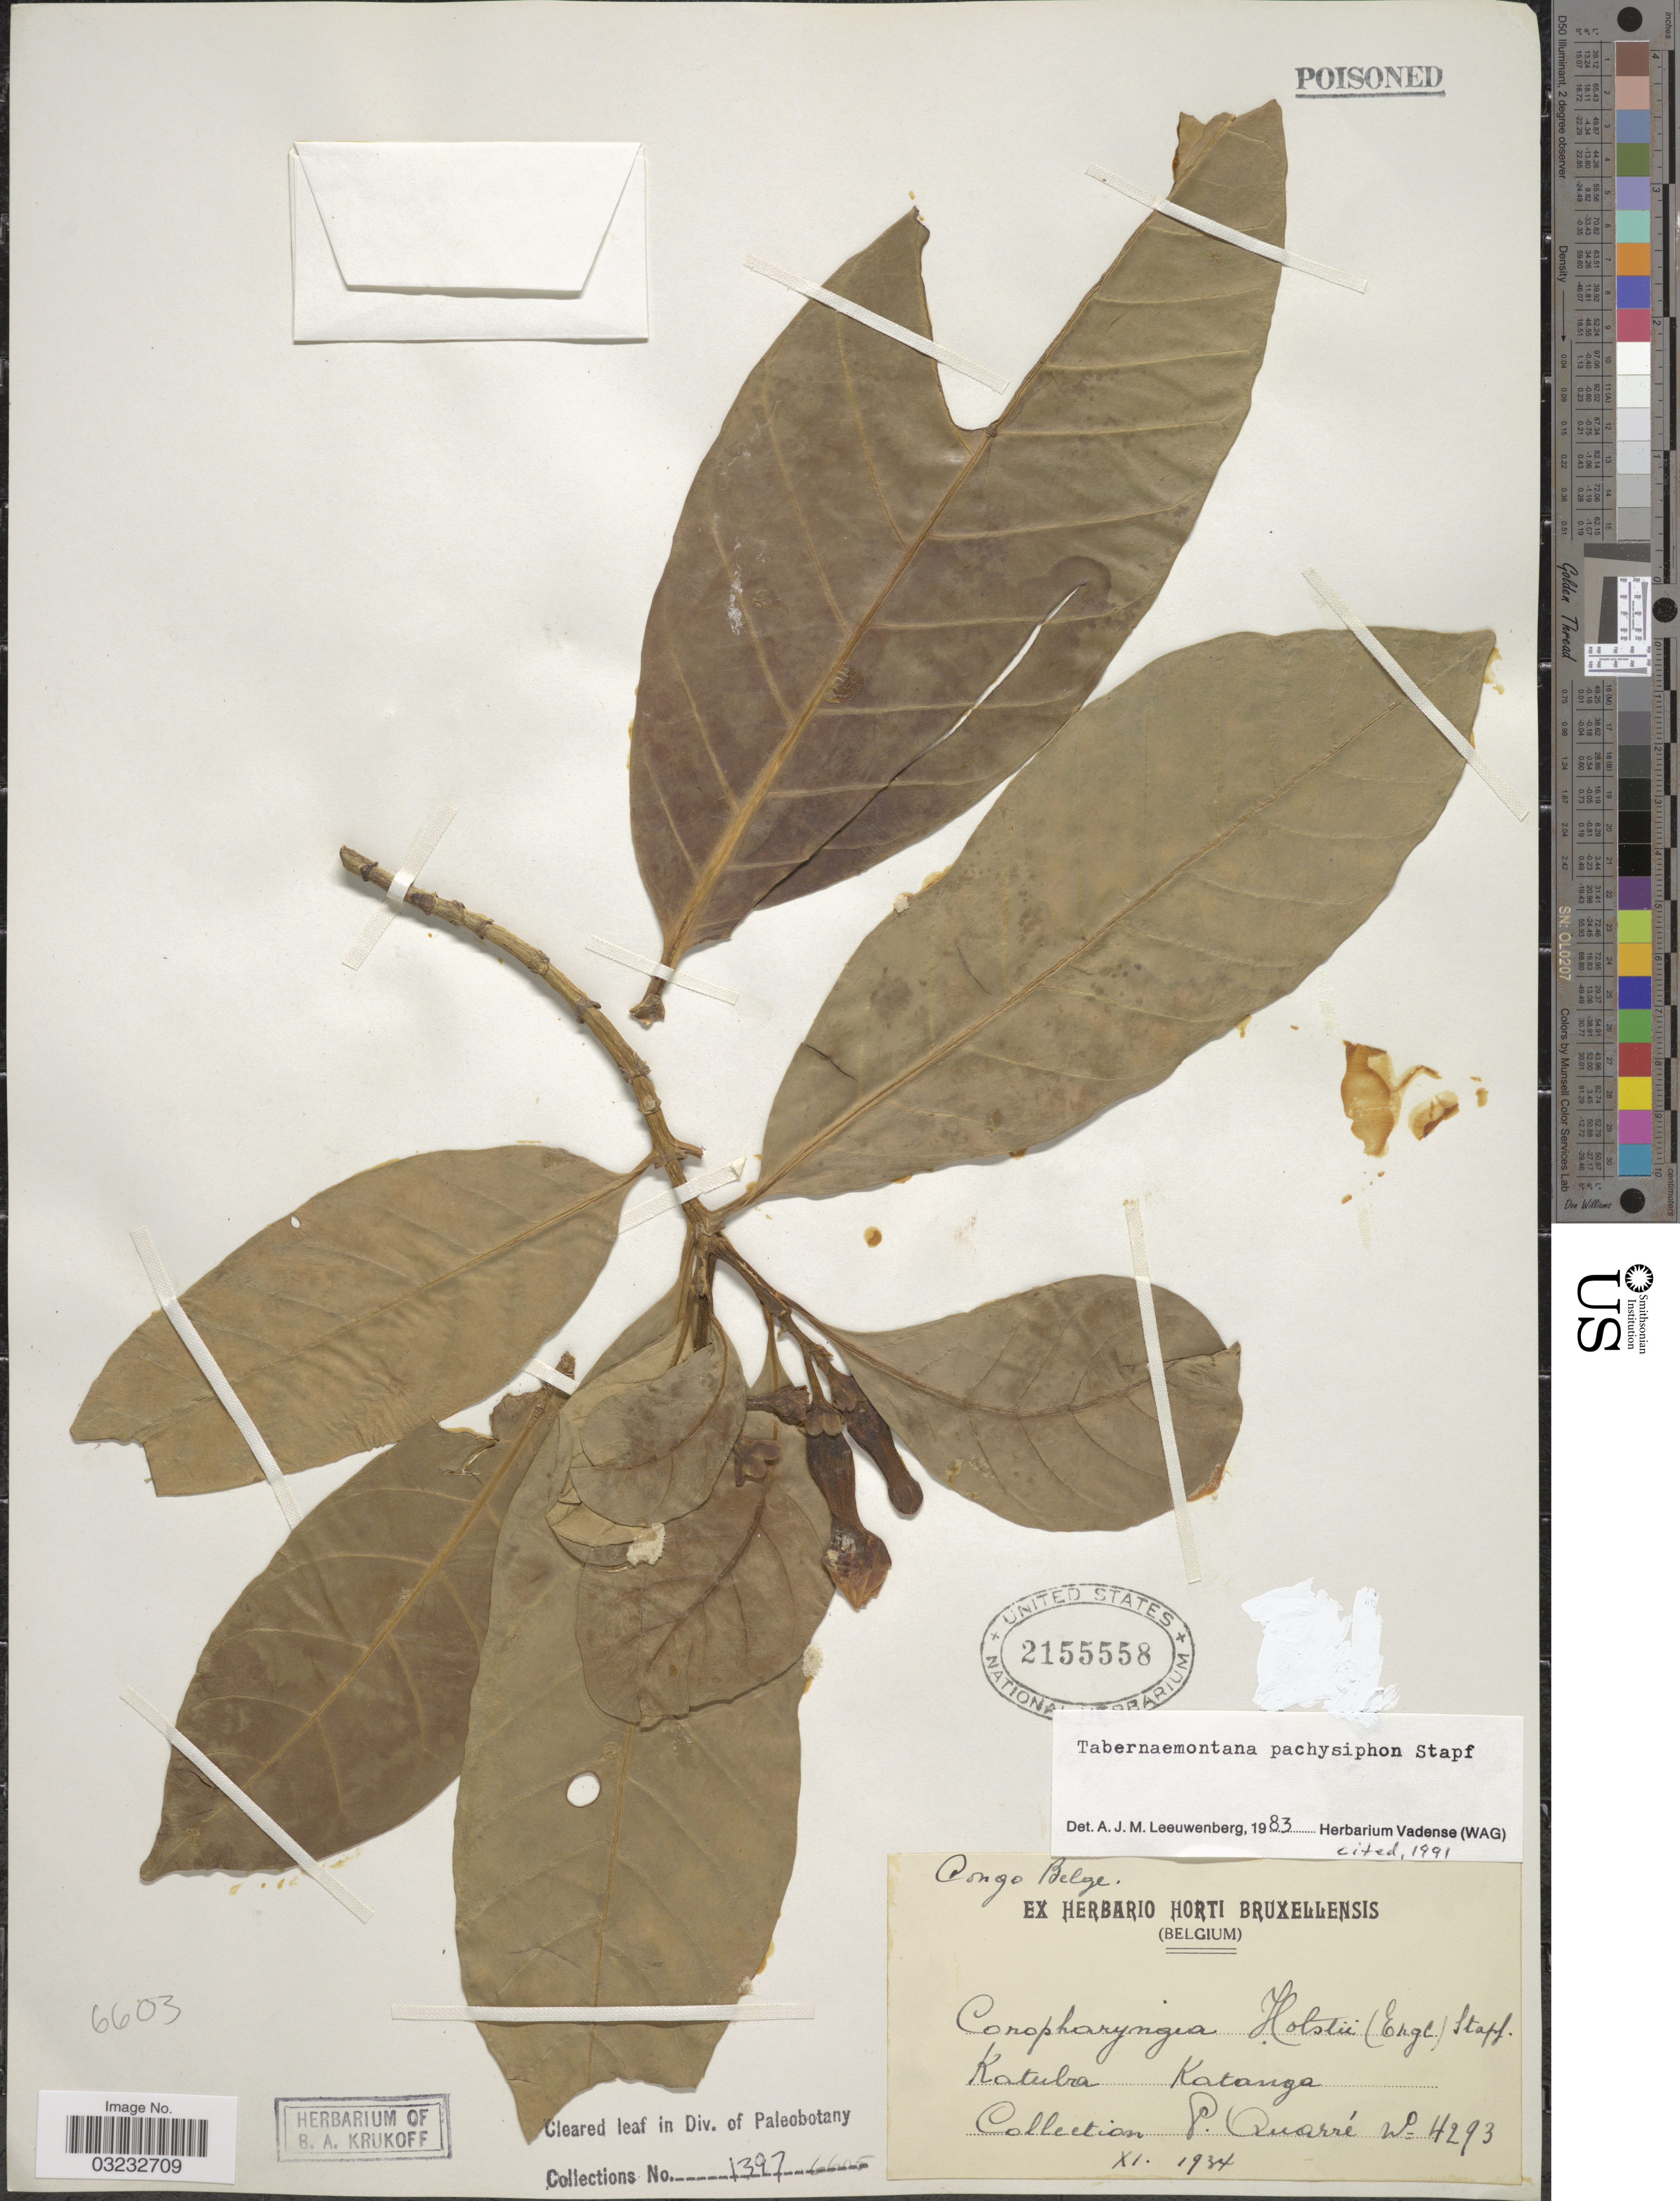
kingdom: Plantae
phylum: Tracheophyta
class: Magnoliopsida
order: Gentianales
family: Apocynaceae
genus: Tabernaemontana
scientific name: Tabernaemontana pachysiphon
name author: Stapf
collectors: P. Quarre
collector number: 4293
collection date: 1934-11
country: Congo, Democratic Republic of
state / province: Haut-Katanga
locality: Katuba.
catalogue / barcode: US 2155558